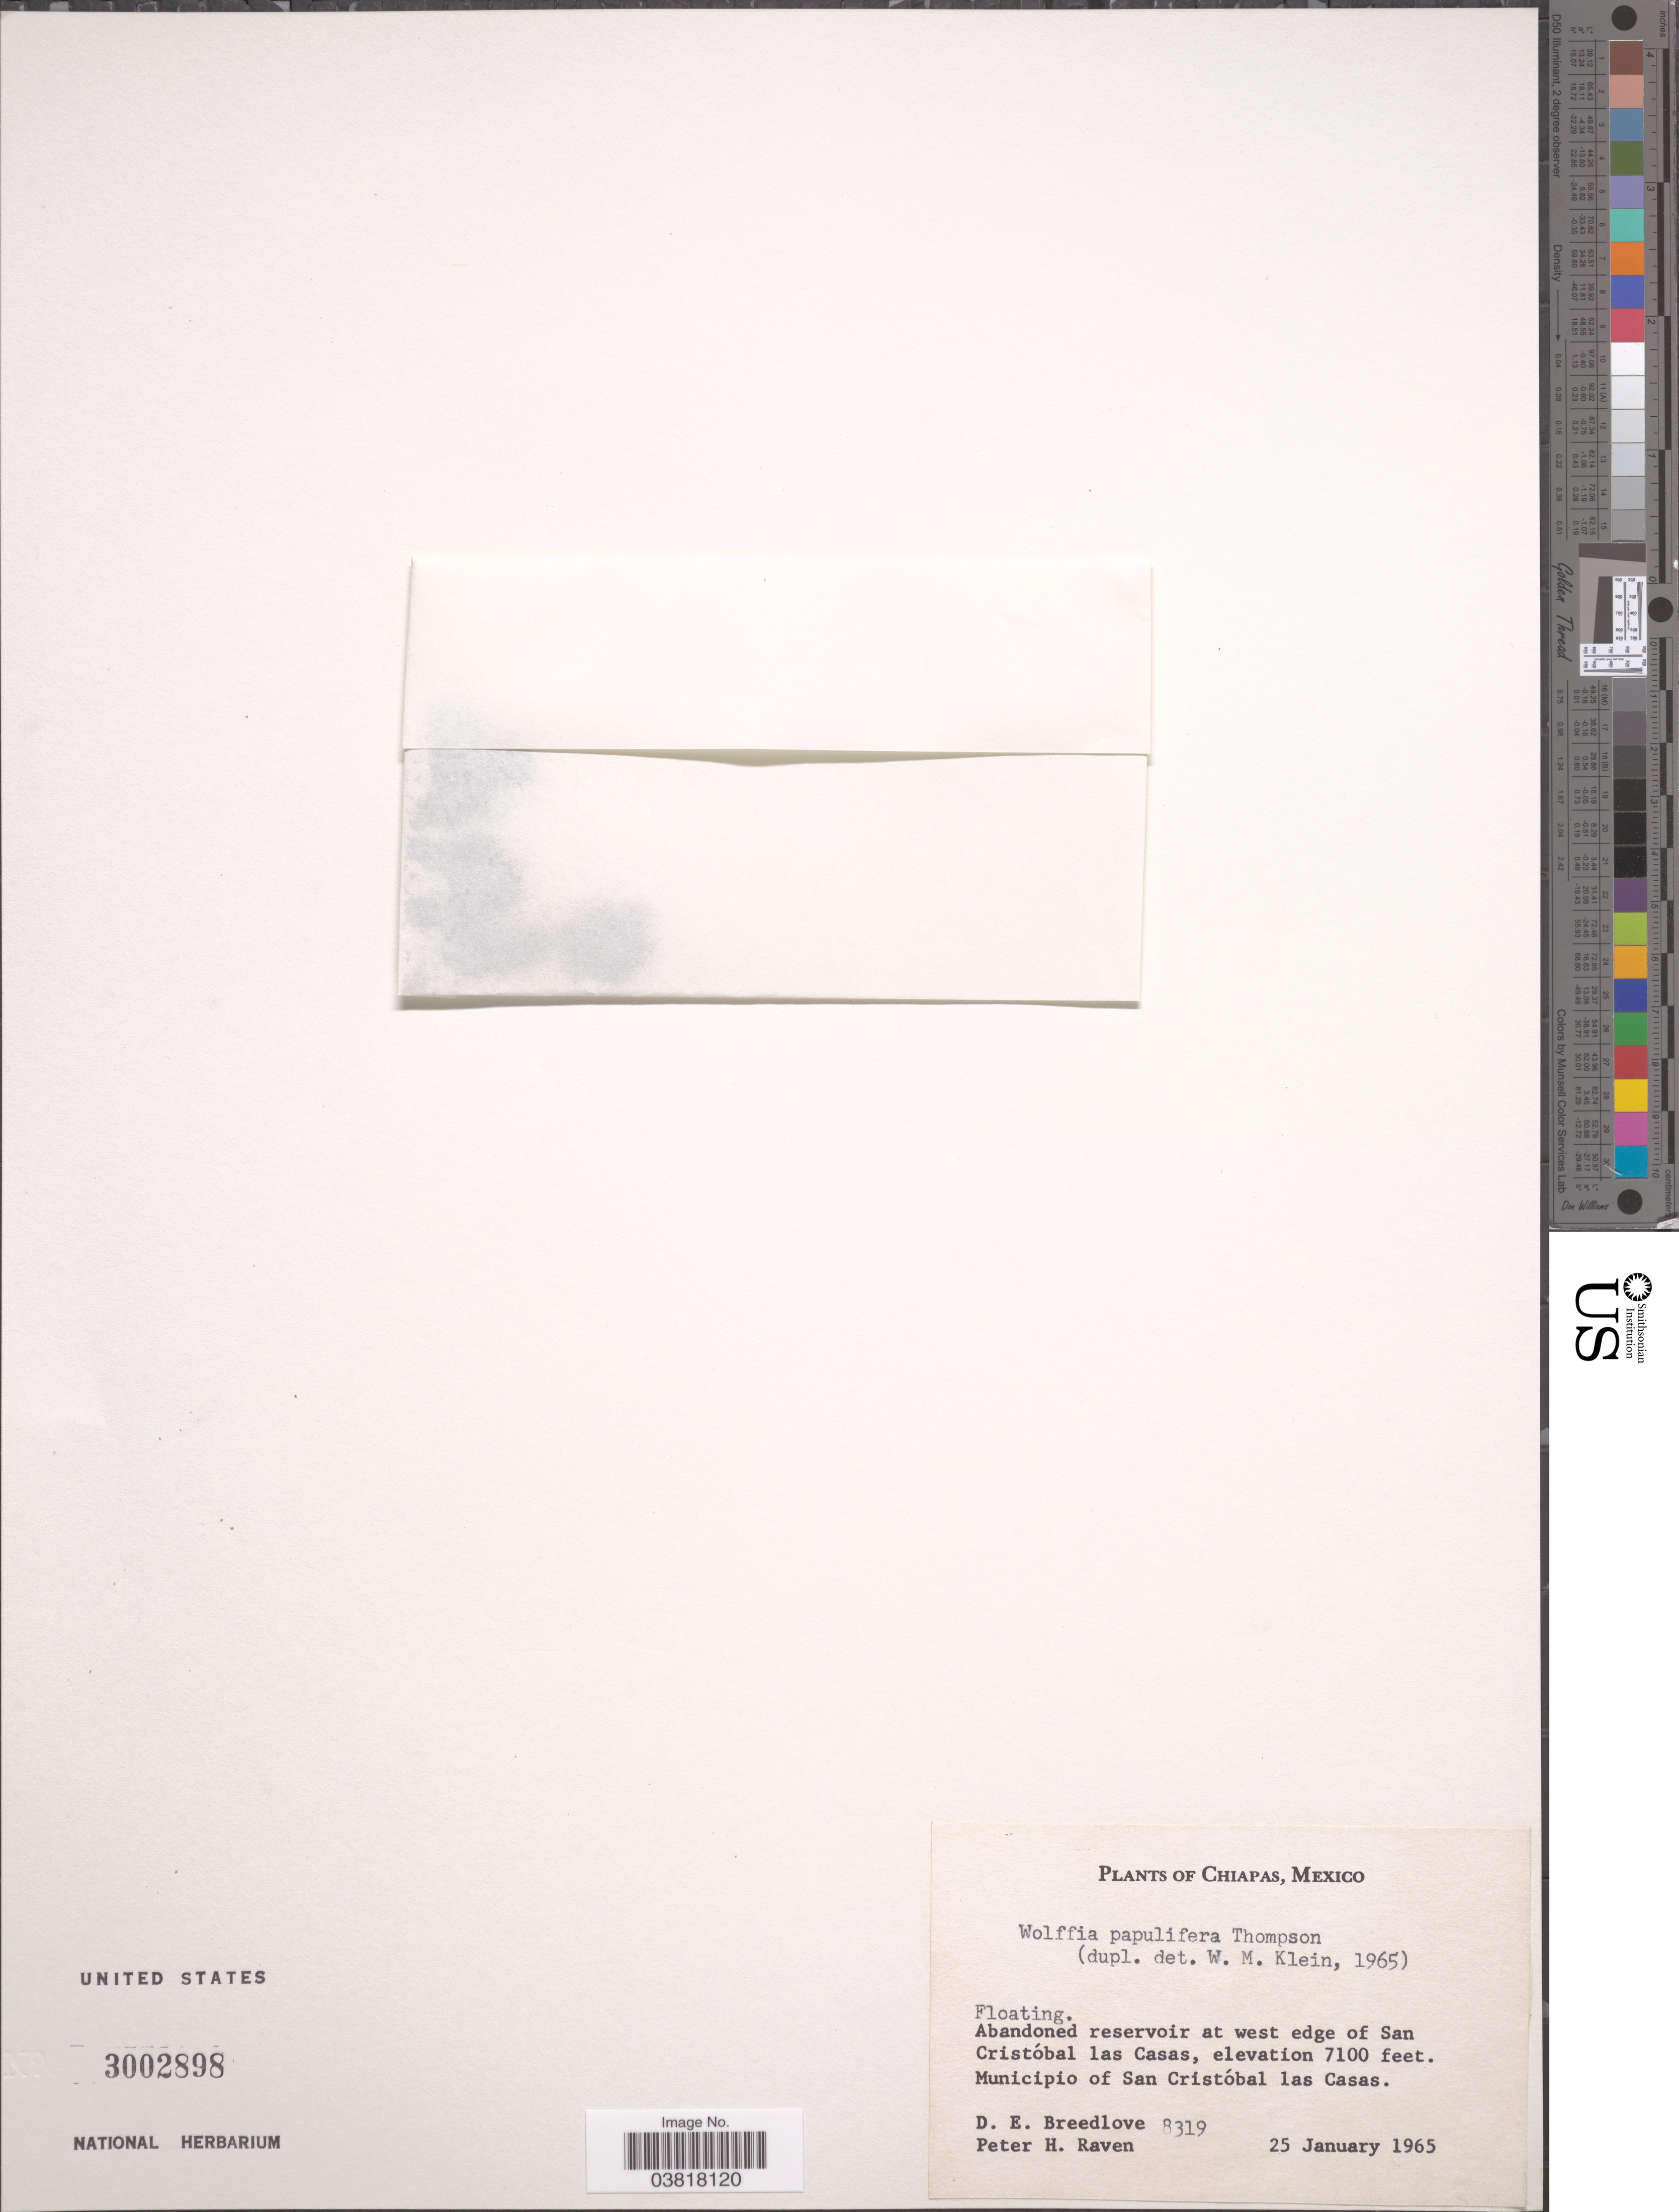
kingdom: Plantae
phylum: Tracheophyta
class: Liliopsida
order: Alismatales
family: Araceae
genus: Wolffia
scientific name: Wolffia papulifera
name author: C.H. Thomps.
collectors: D. E. Breedlove & P. Raven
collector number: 8319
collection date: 1965-01-25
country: Mexico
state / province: Chiapas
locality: Abandoned reservoir at west edge of San Cristóbal las Casas, Municipio of San Cristóbal las Casas.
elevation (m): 2164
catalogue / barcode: US 3002898